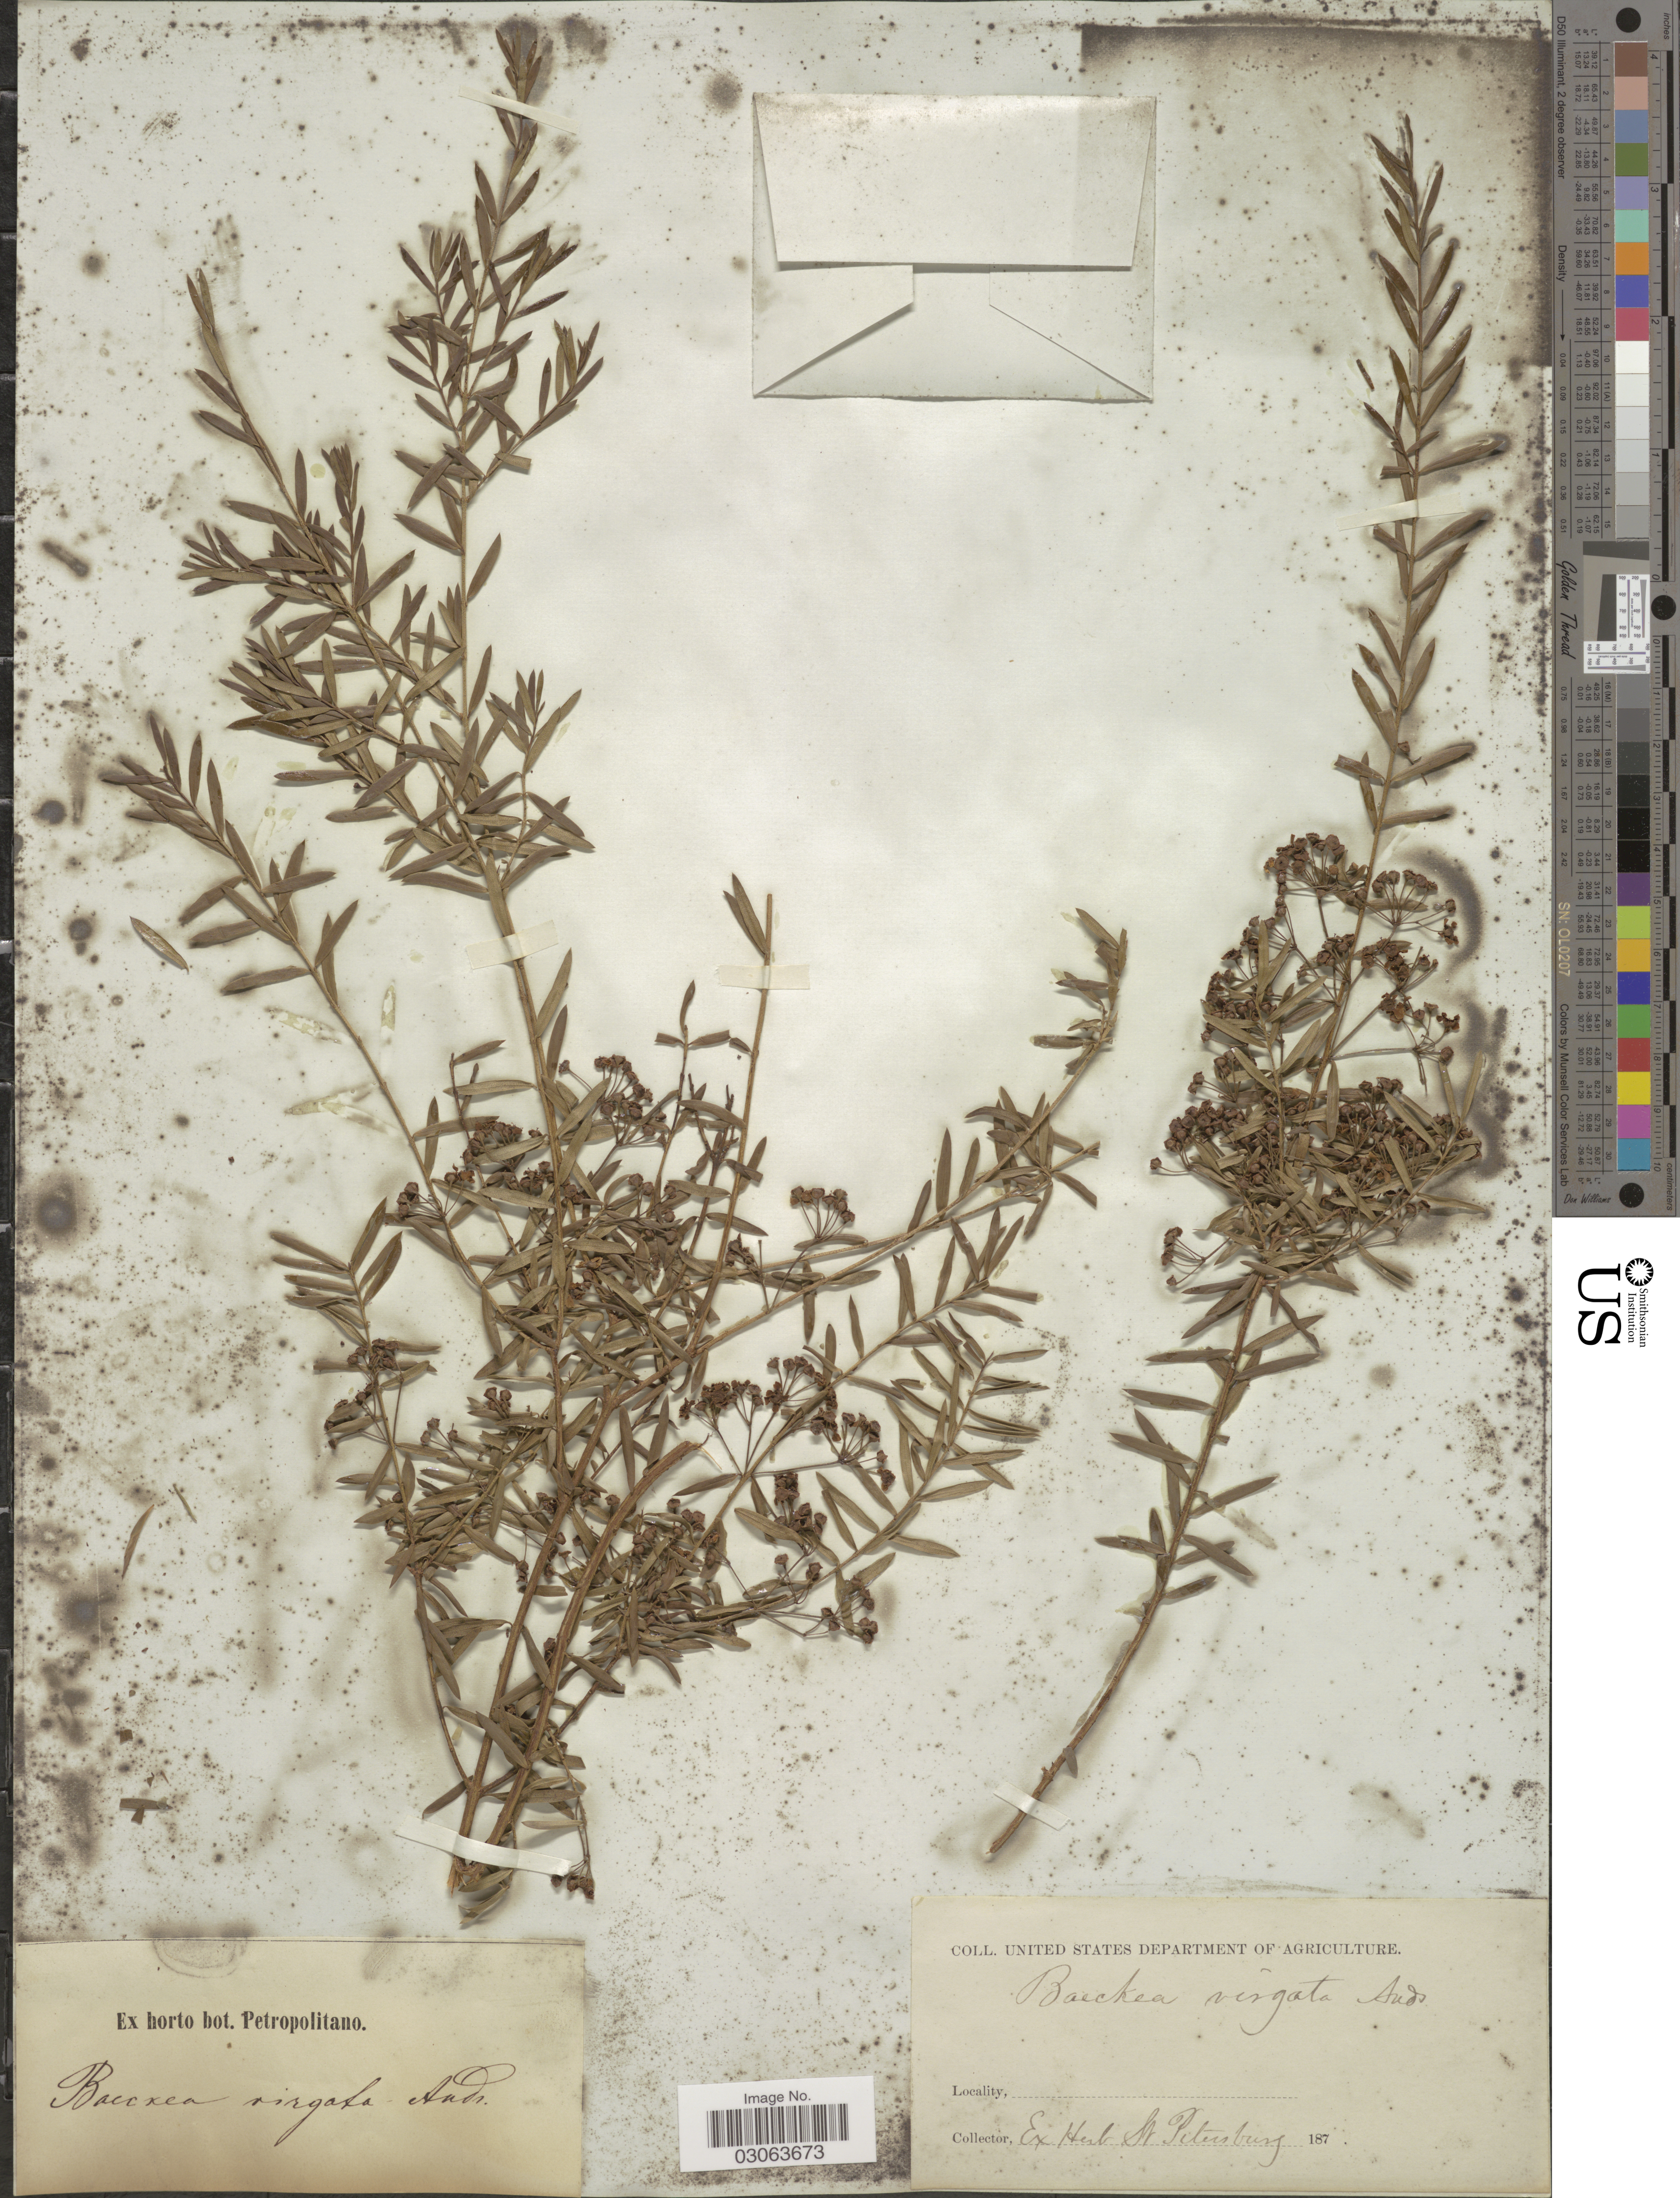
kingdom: Plantae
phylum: Tracheophyta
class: Magnoliopsida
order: Myrtales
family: Myrtaceae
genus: Sannantha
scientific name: Sannantha pluriflora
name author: (F. Muell.) P.G. Wilson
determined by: Strong, Mark T., (BOT), Smithsonian Institution - National Museum of Natural History (UNITED STATES)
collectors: Ex herb. St. Petersburg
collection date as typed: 187